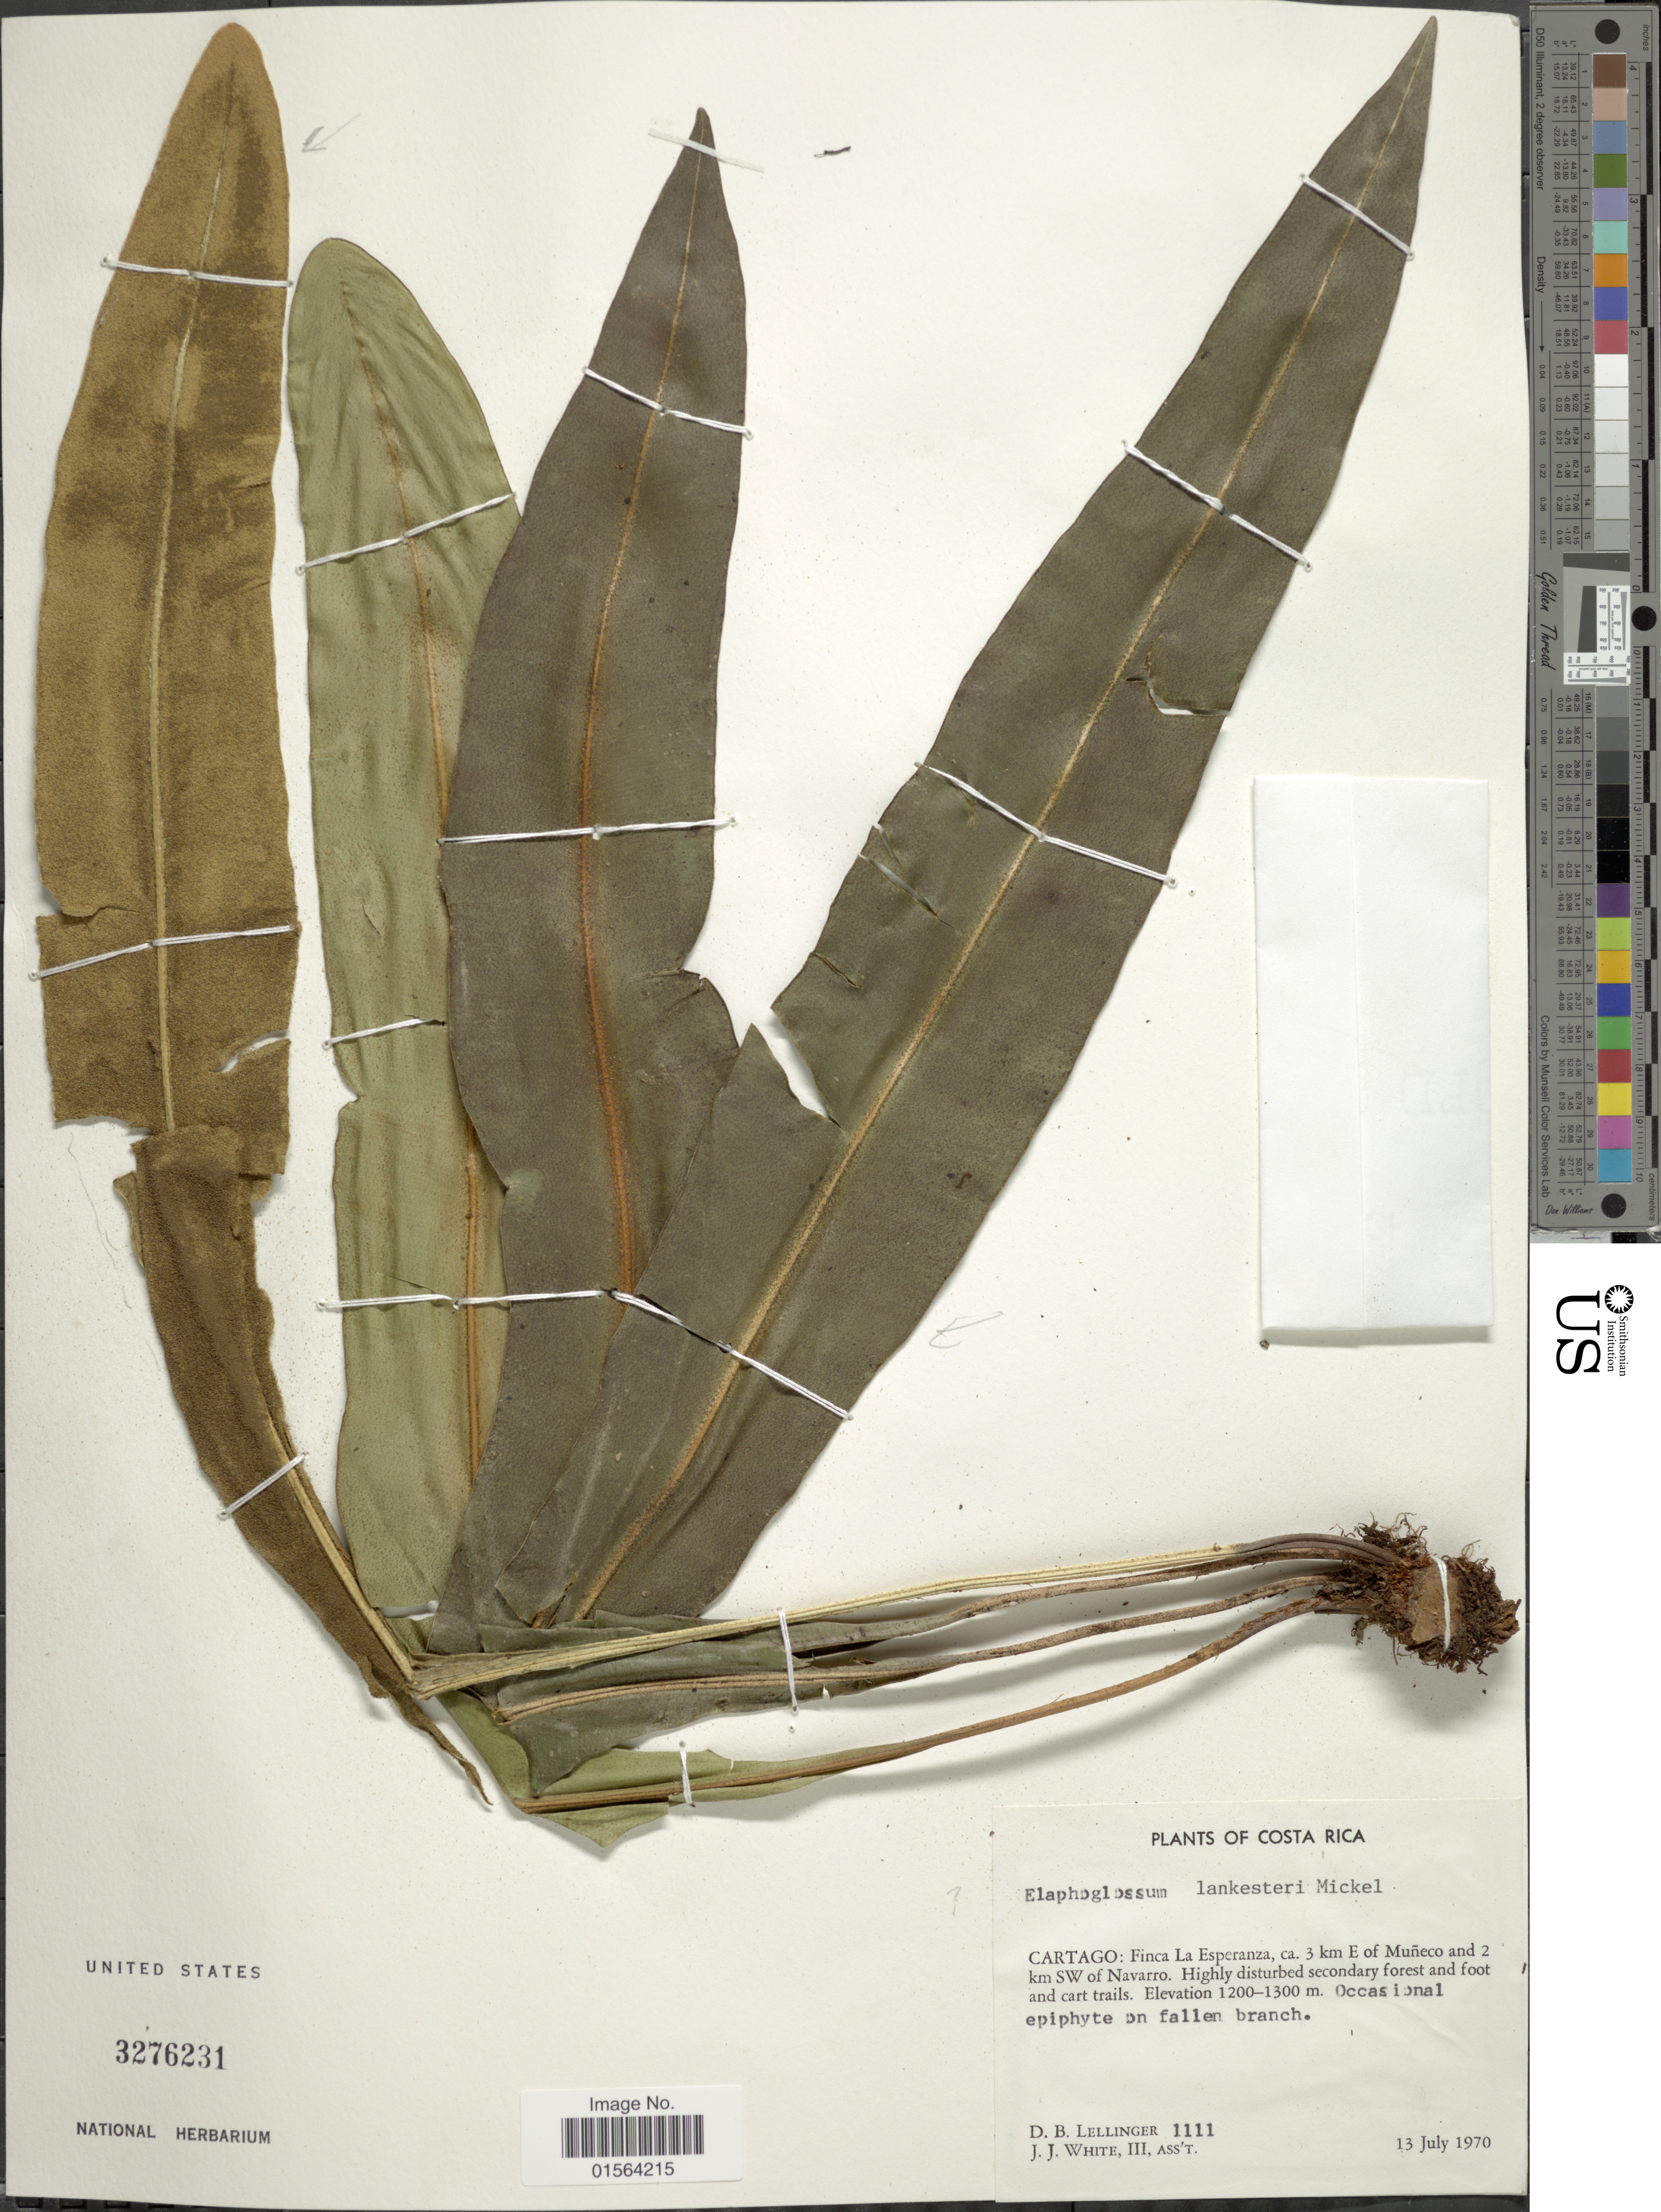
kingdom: Plantae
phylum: Tracheophyta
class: Polypodiopsida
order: Polypodiales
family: Dryopteridaceae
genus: Elaphoglossum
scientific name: Elaphoglossum latifolium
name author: (Sw.) J. Sm.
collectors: D. B. Lellinger & J. J. White III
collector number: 1111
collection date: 1970-07-13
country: Costa Rica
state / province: Cartago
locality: Cartago: Finca La Esperanza, ca 3 km E of Muneco and 2 km SW of Navarro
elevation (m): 1200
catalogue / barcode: US 3276231